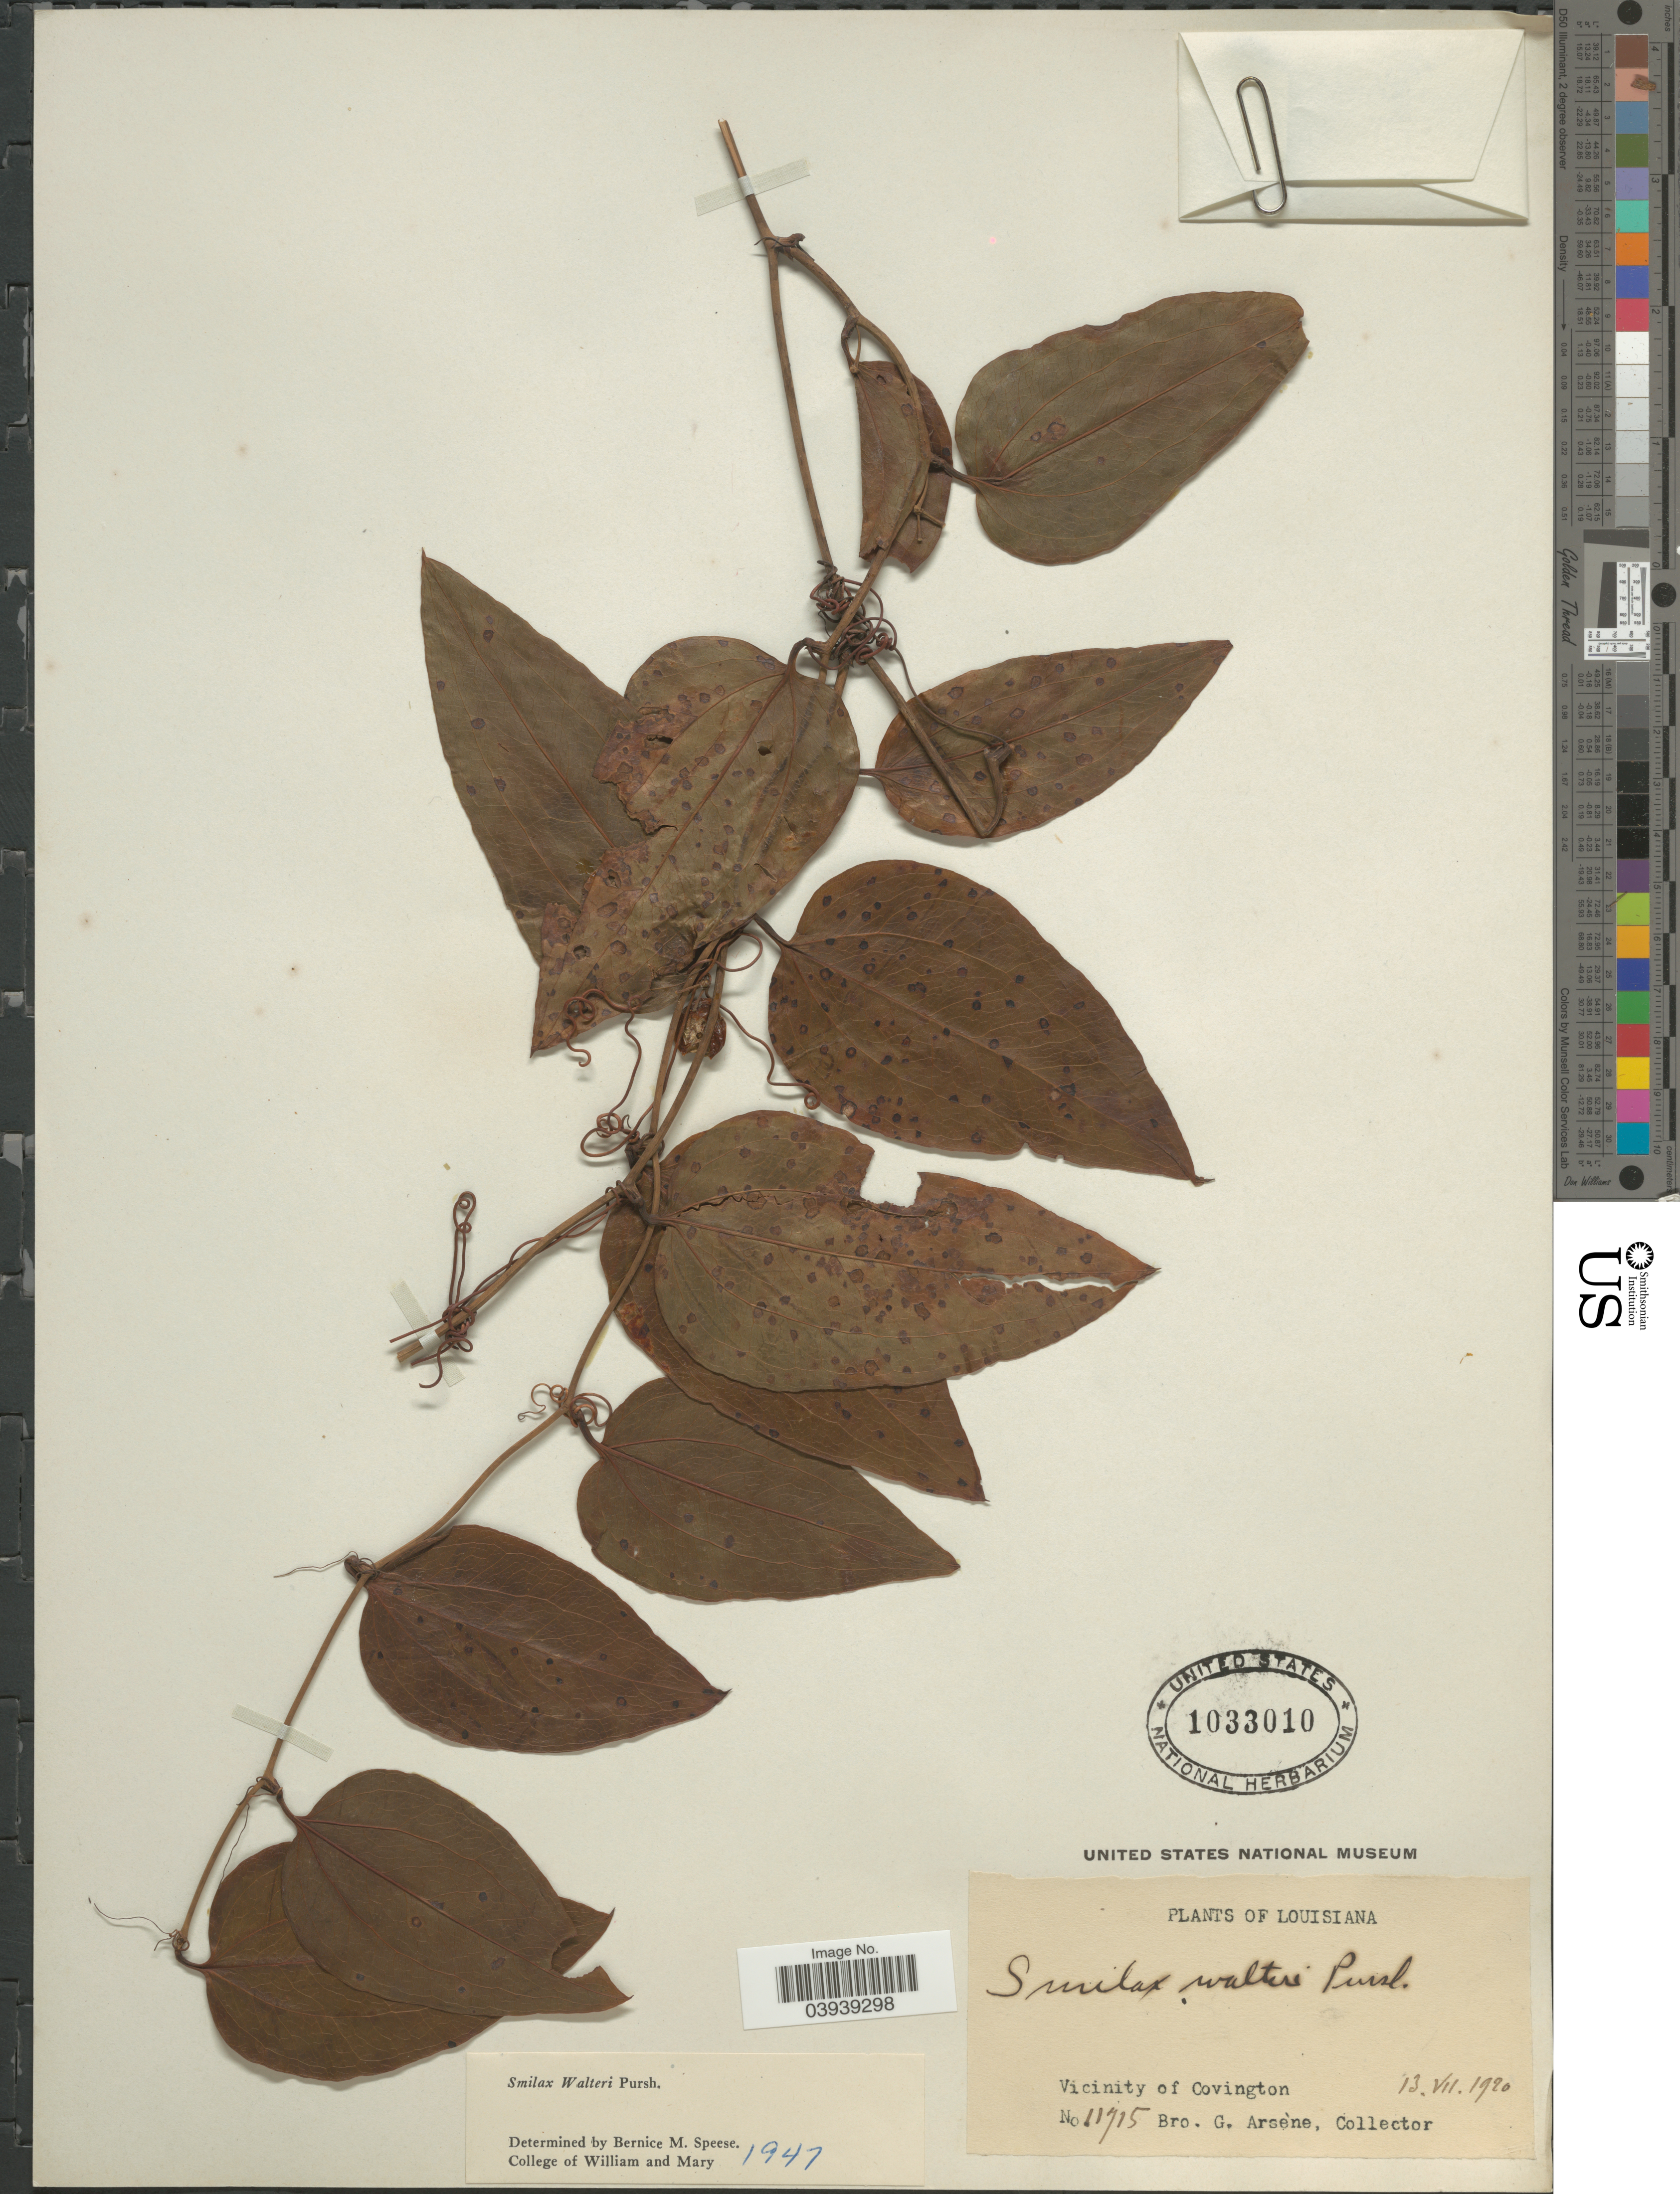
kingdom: Plantae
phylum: Tracheophyta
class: Liliopsida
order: Liliales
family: Smilacaceae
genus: Smilax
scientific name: Smilax walteri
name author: Pursh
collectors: Bro. G. Arsène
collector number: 11715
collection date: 1920-07-13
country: United States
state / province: Louisiana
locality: Vicinity of Covington.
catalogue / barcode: US 1033010